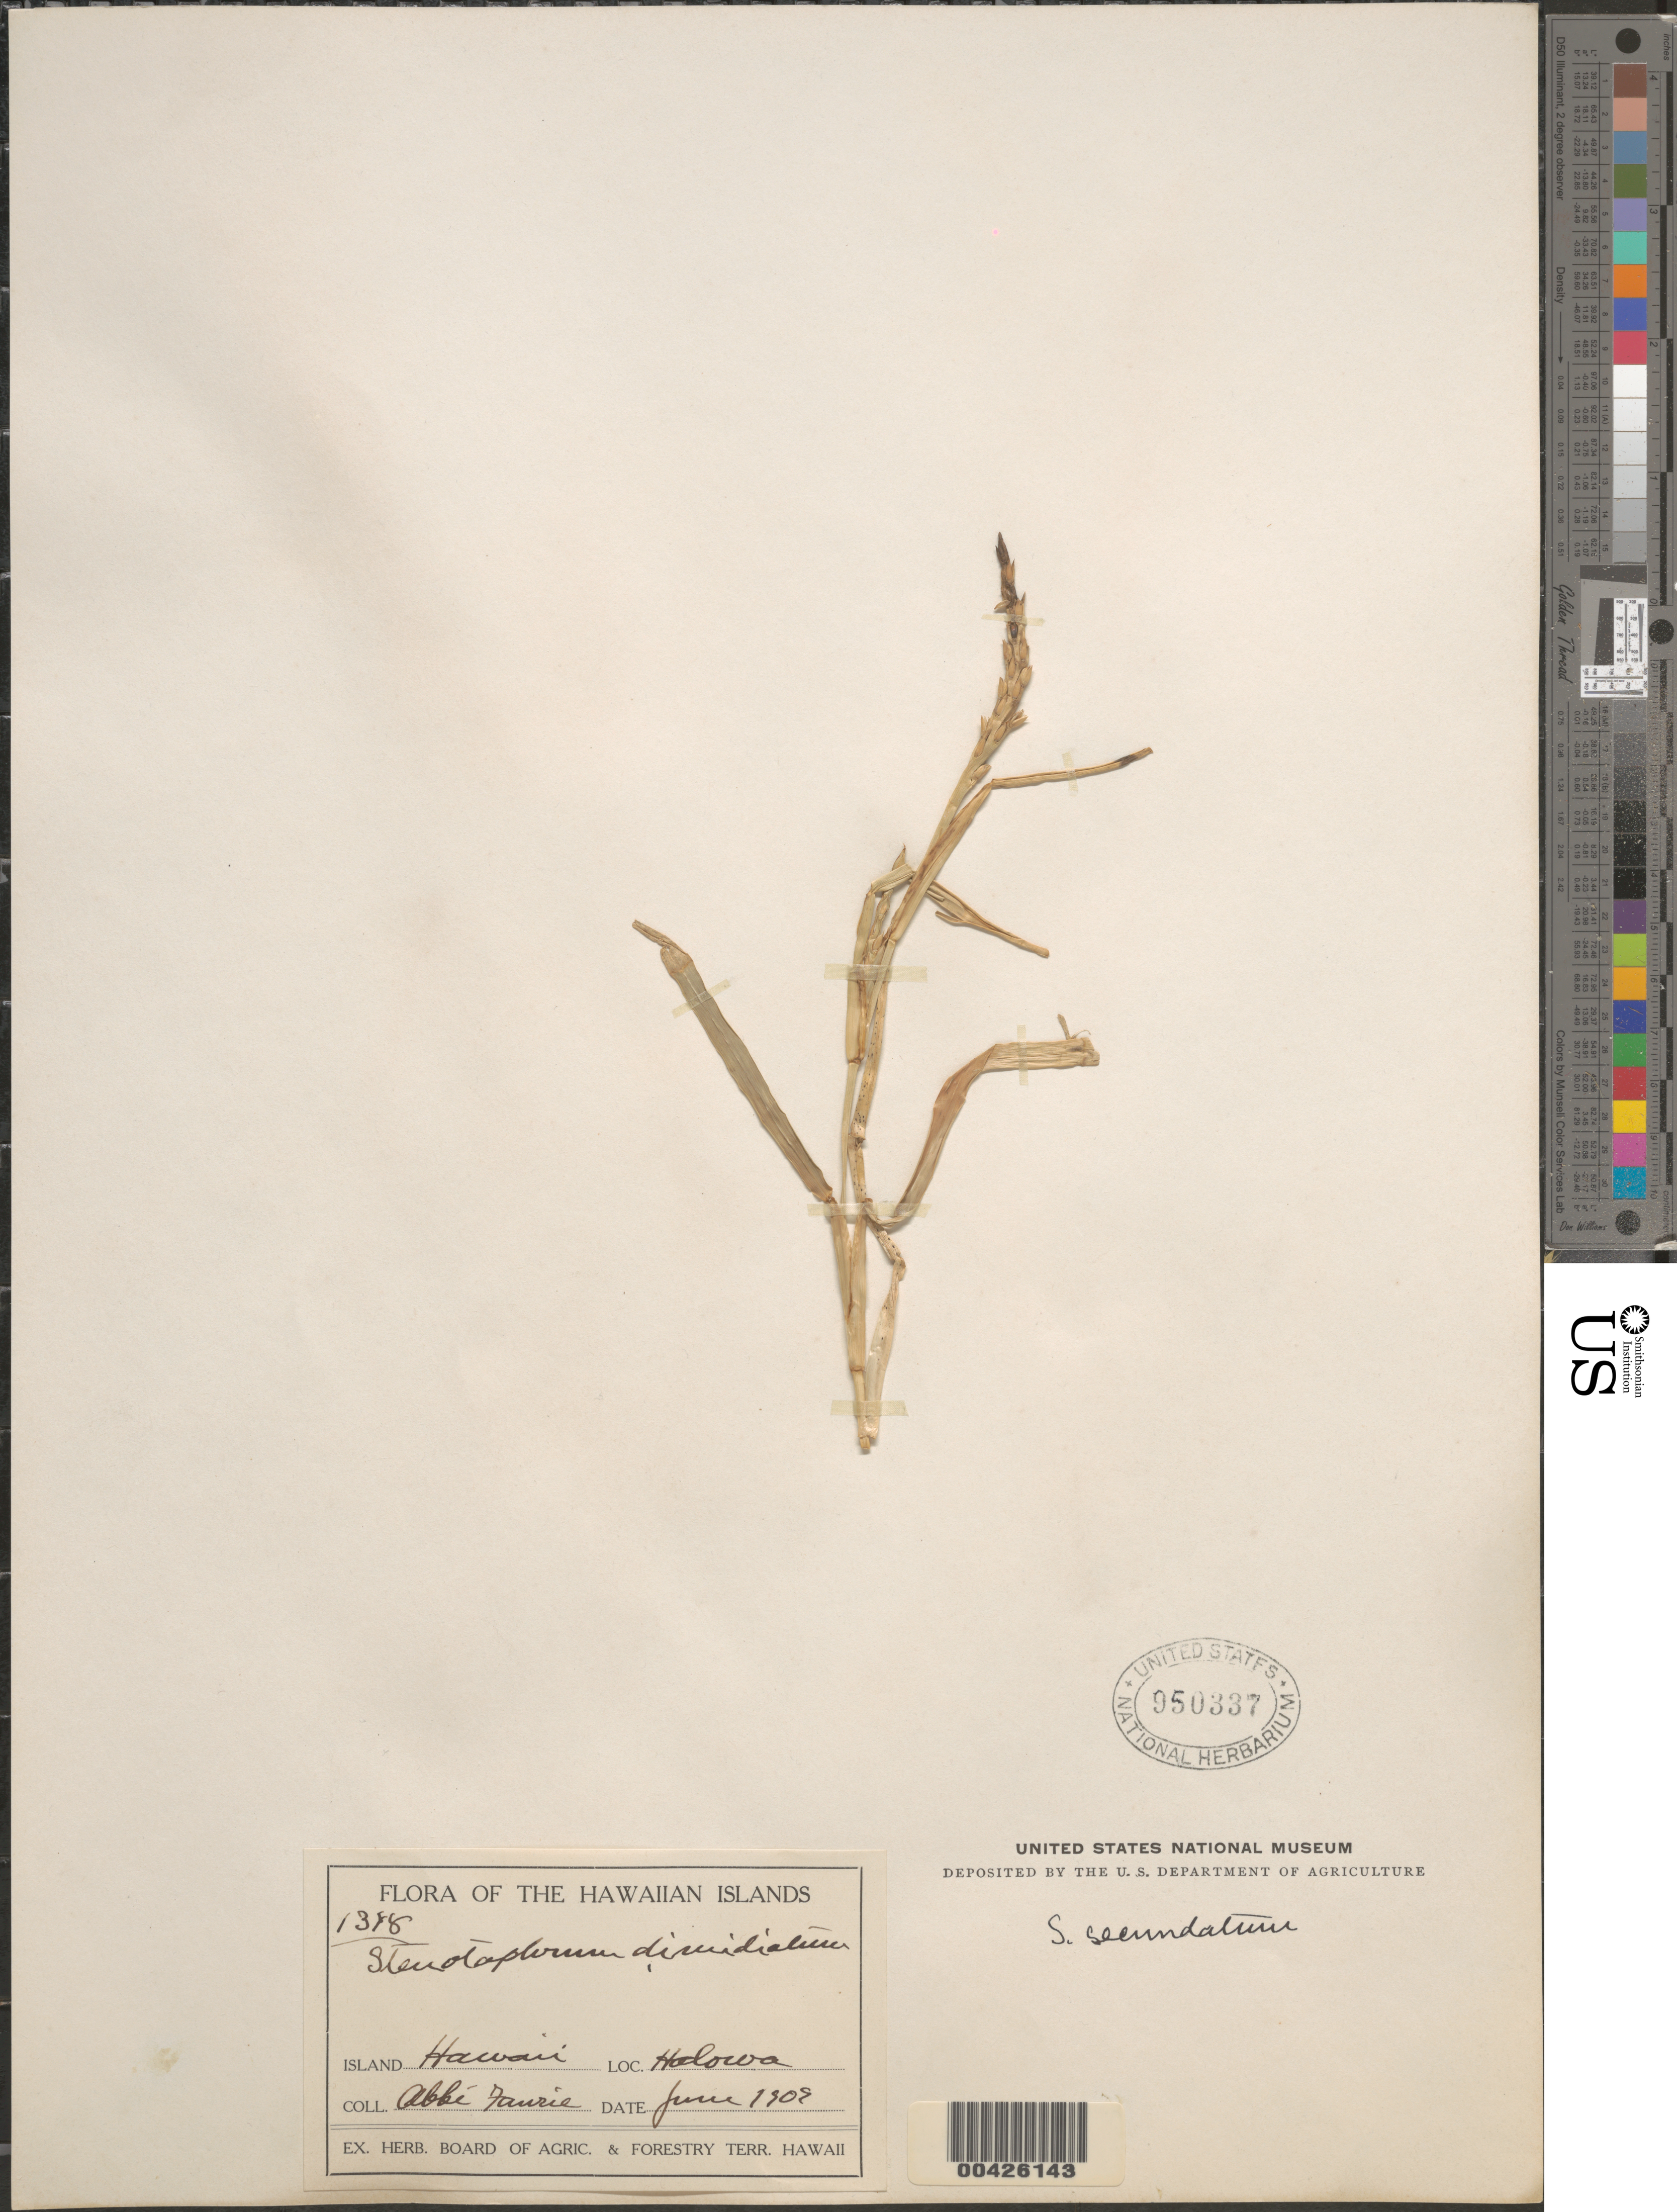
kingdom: Plantae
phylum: Tracheophyta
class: Liliopsida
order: Poales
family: Poaceae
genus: Stenotaphrum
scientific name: Stenotaphrum secundatum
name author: (Walter) Kuntze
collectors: A. Faurie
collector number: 1398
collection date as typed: Jun 1909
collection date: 1909-06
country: United States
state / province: Hawaii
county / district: Hawaii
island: Hawaii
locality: Halowa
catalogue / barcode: US 950337